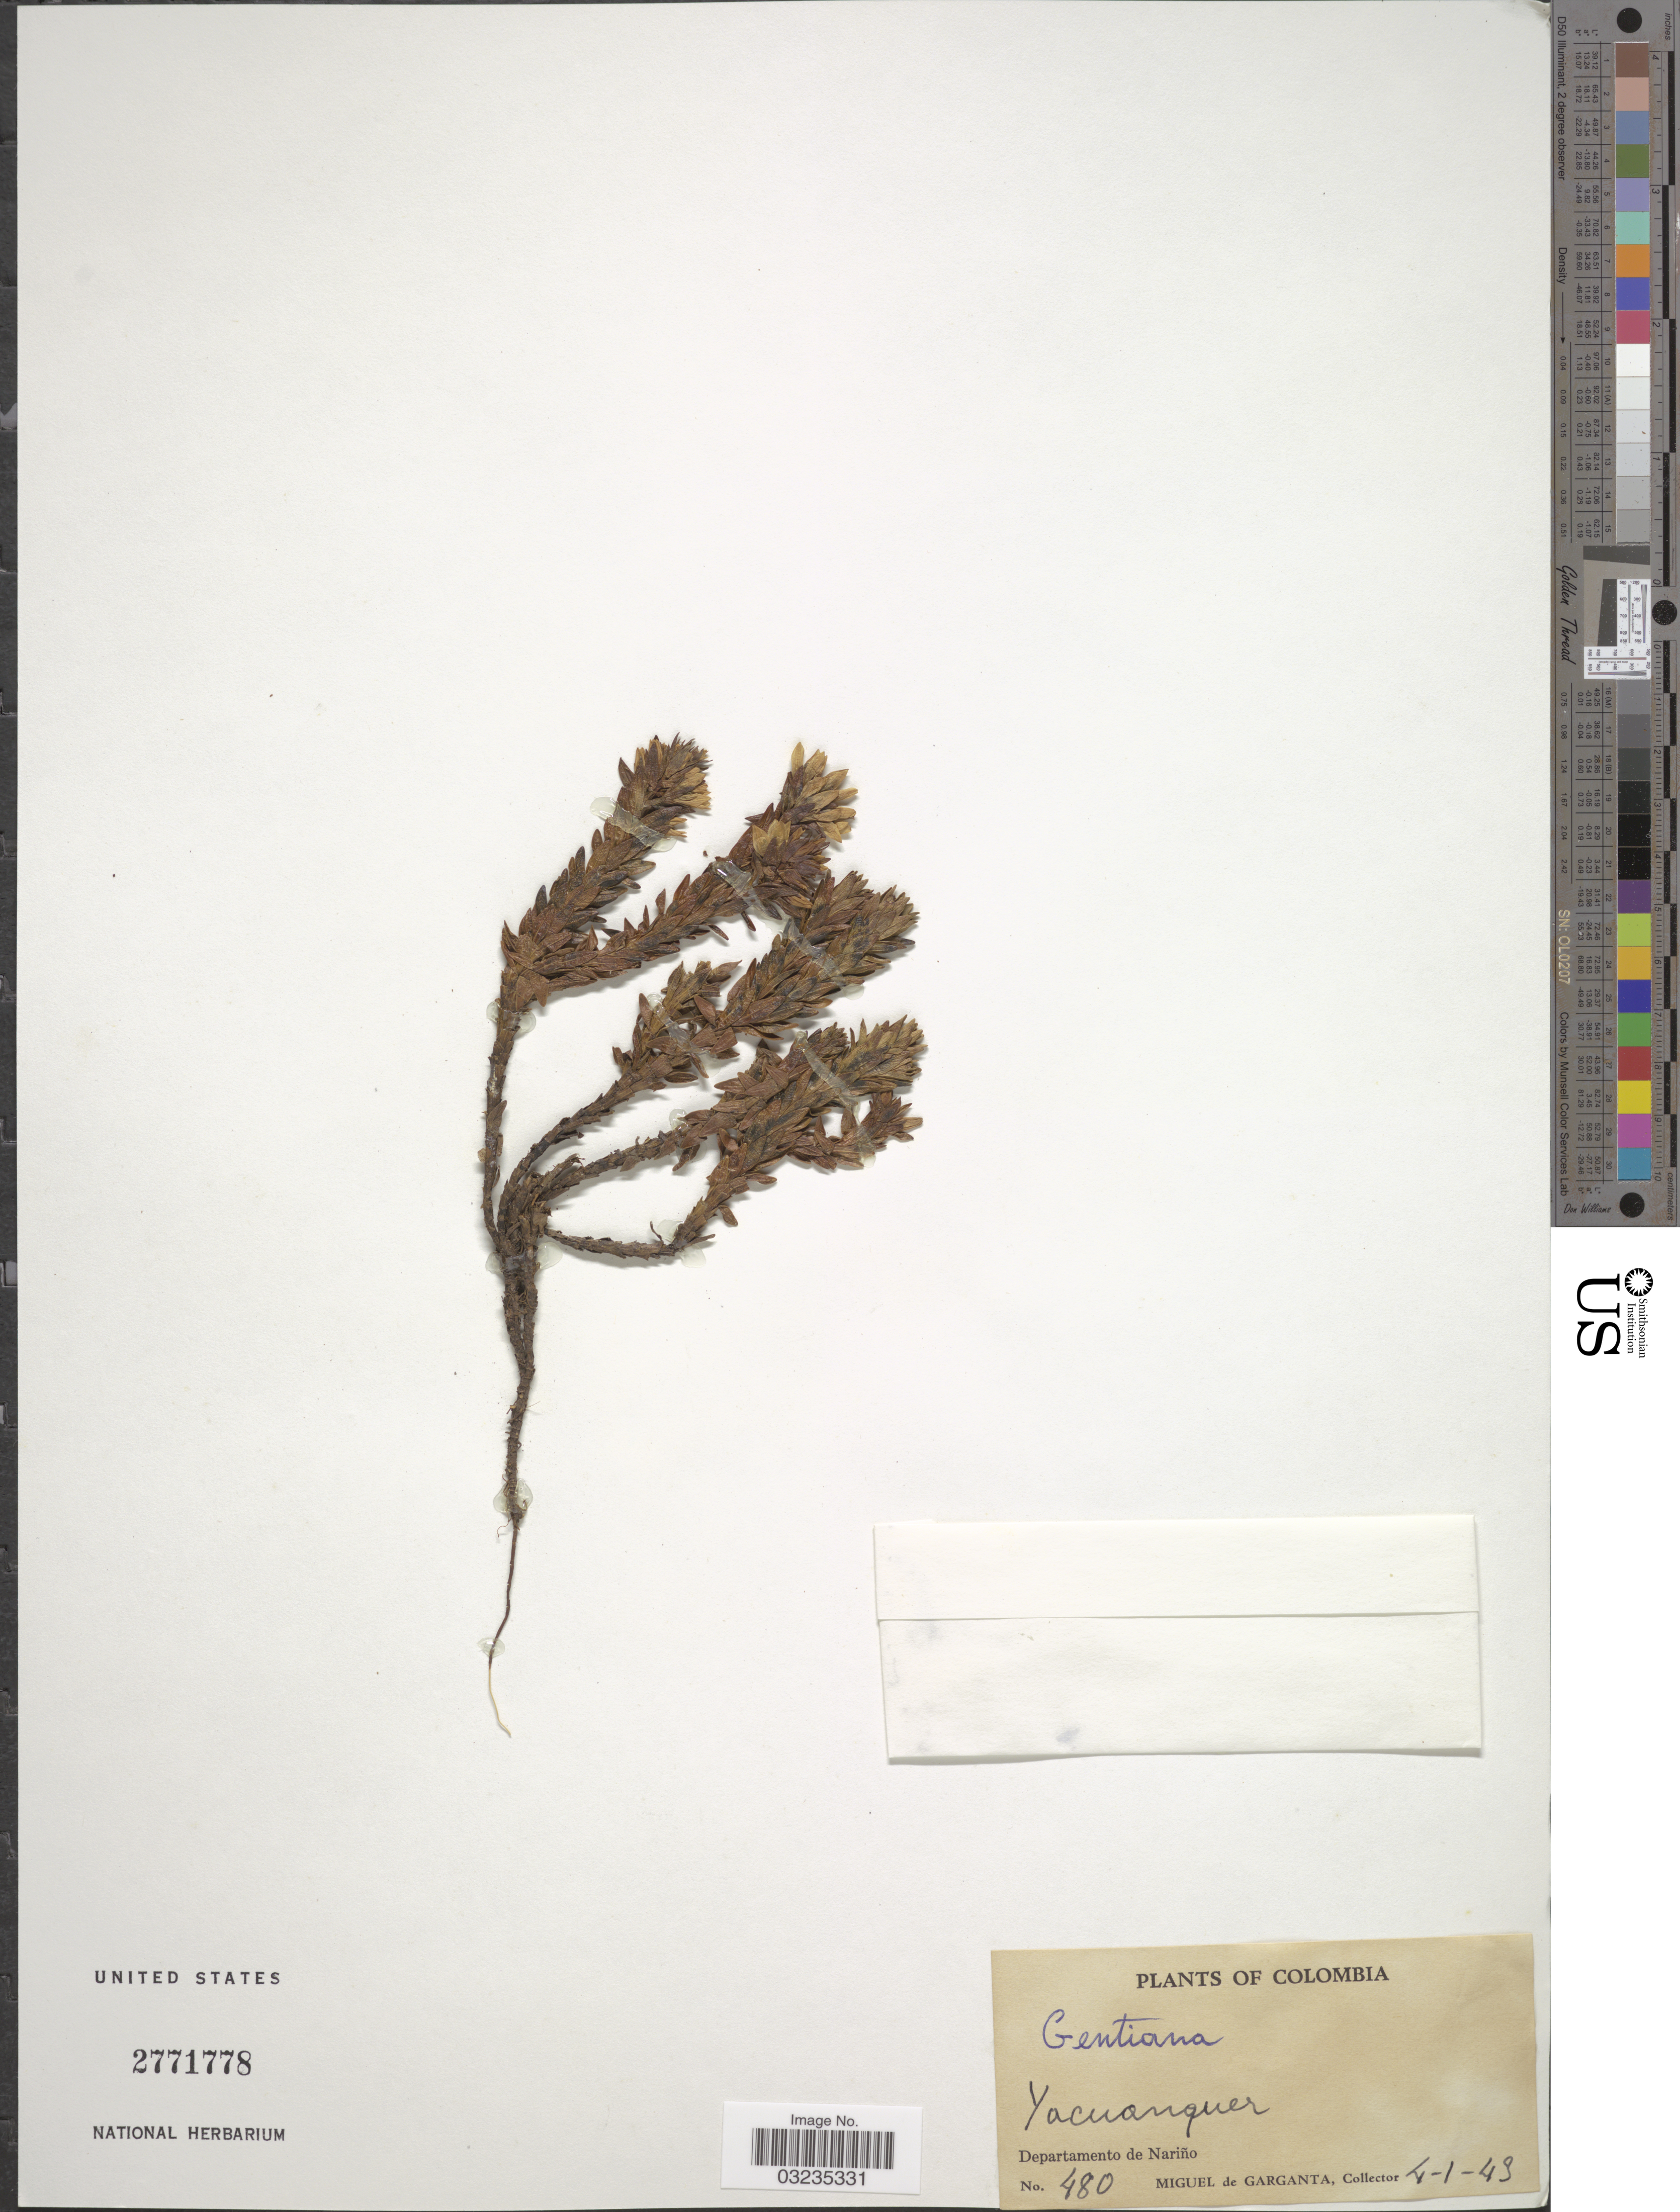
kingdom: Plantae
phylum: Tracheophyta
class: Magnoliopsida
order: Gentianales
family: Gentianaceae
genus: Gentiana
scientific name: Gentiana sp.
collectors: M. Garganta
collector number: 480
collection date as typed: Transcribed d/m/y: 4/1/43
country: Colombia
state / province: Nariño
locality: Yacanquer. Departamento de Nariño.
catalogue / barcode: US 2771778